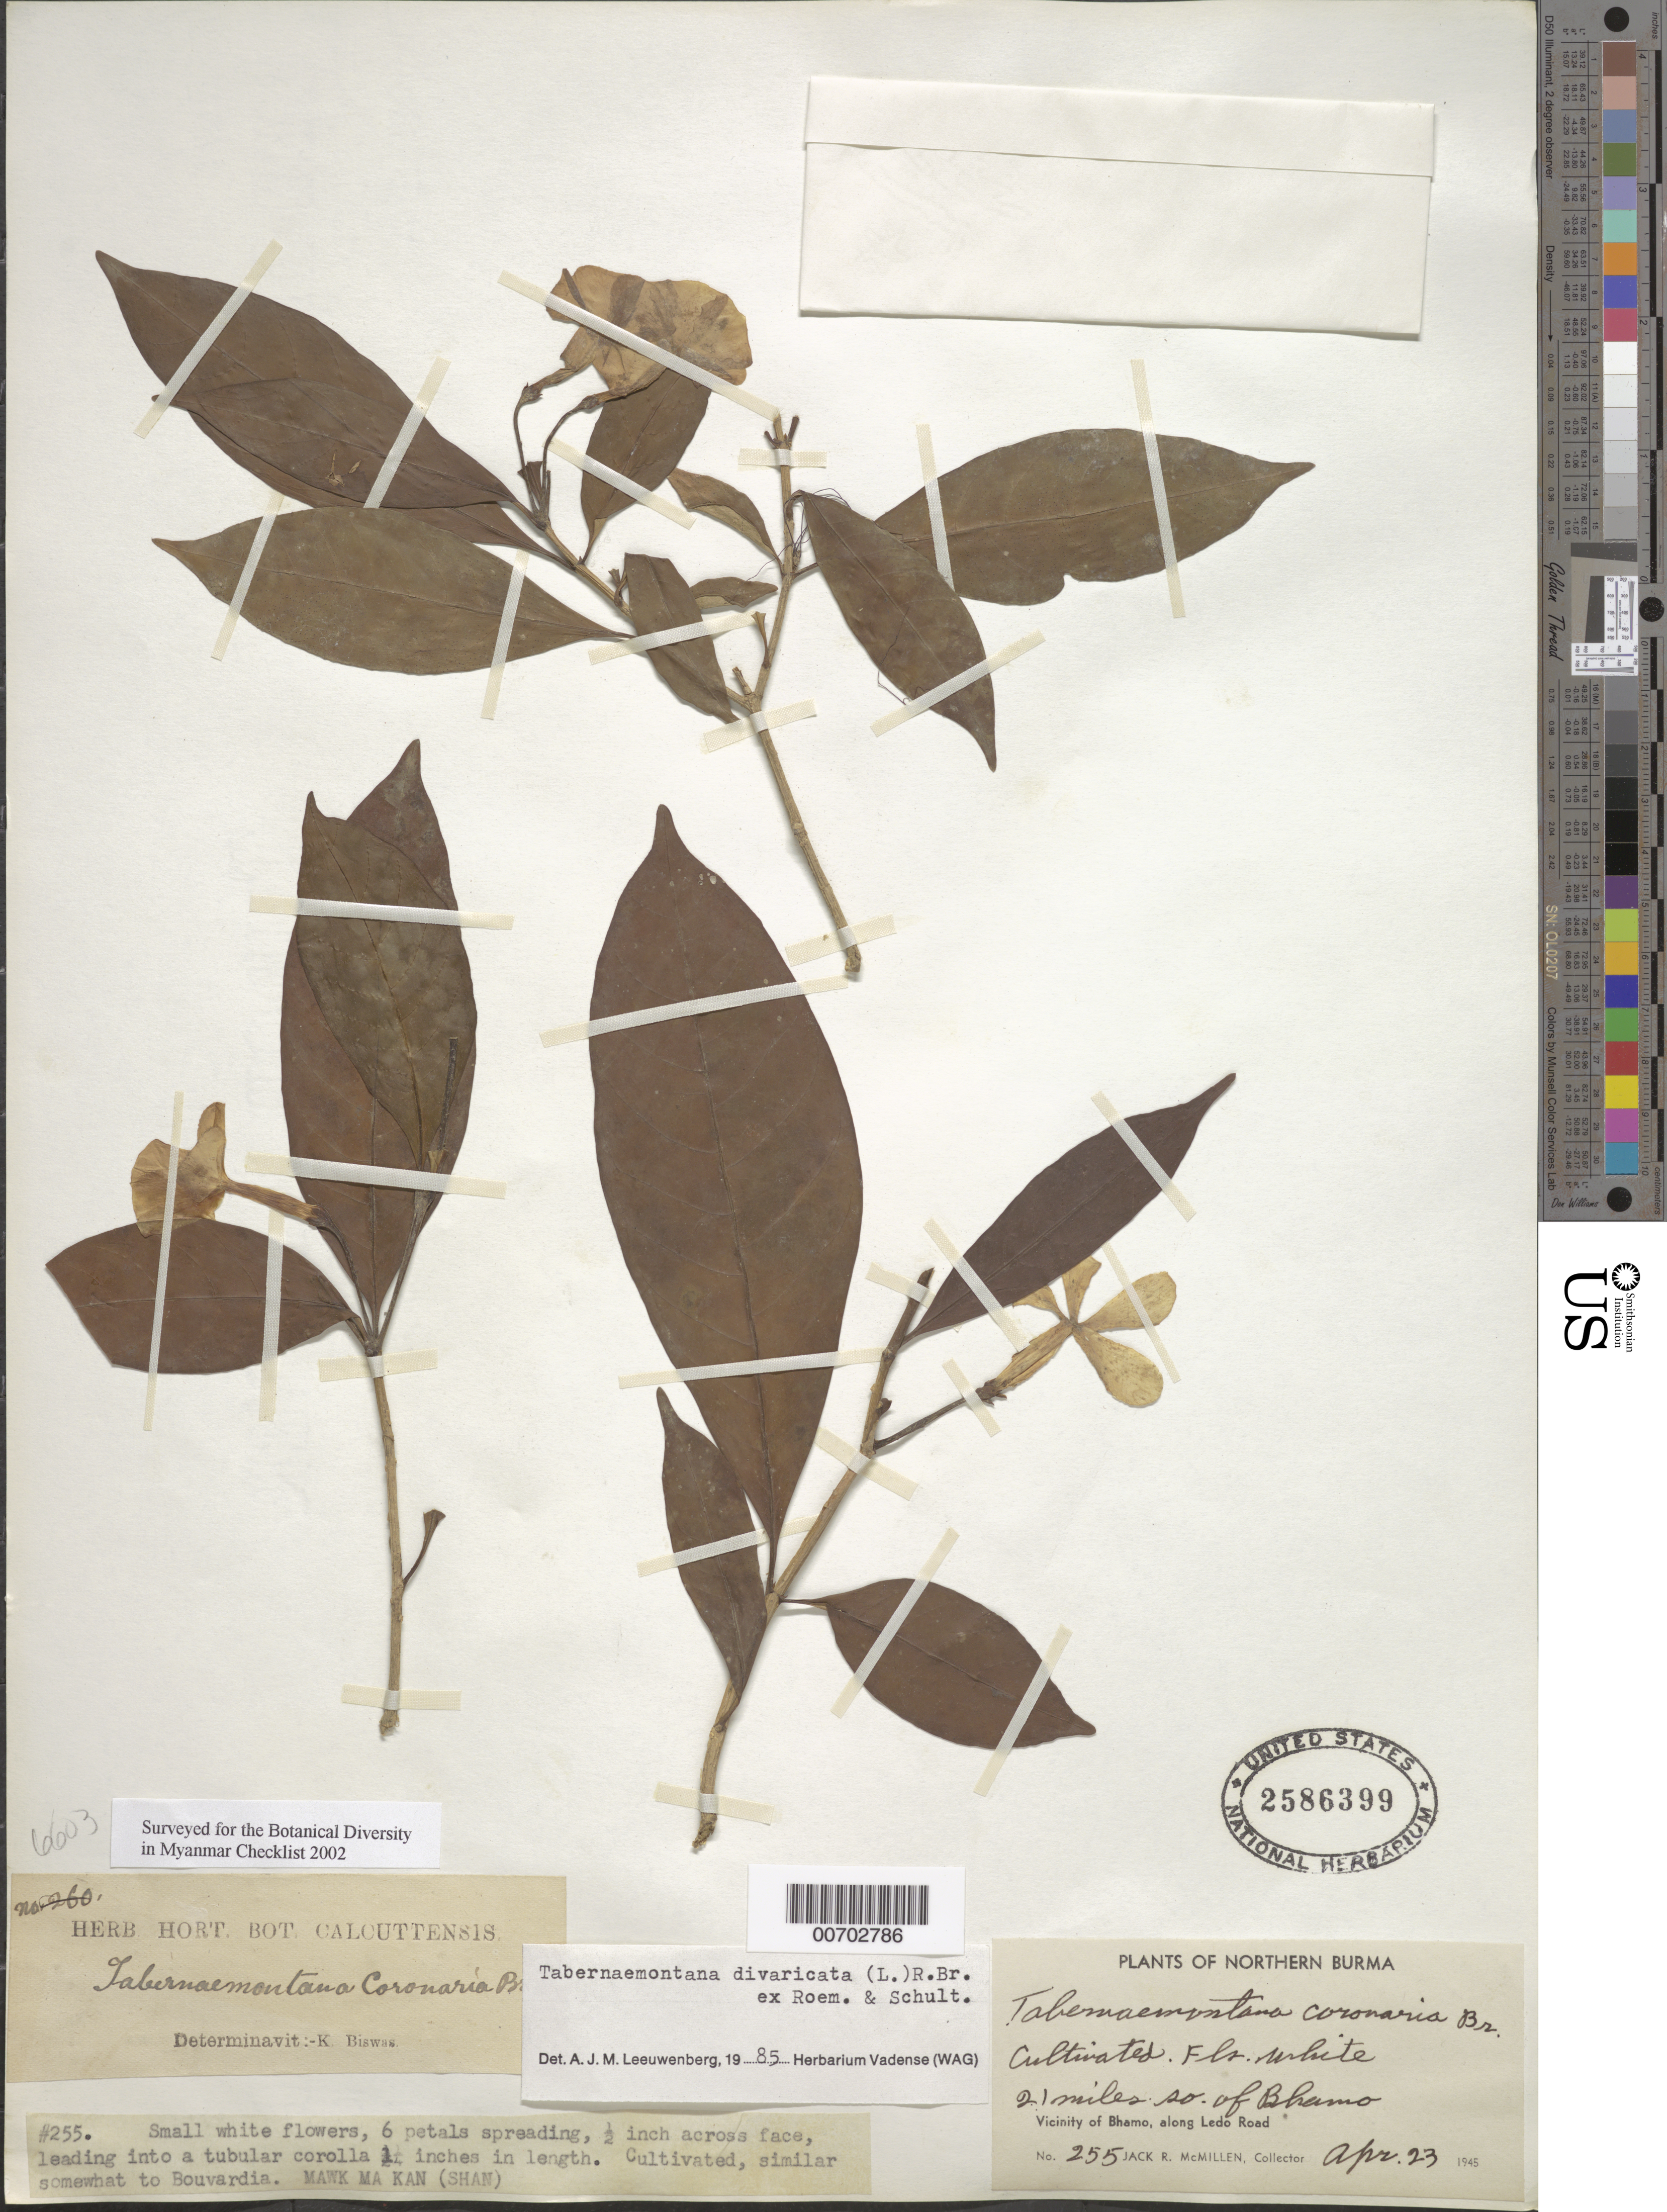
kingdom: Plantae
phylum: Tracheophyta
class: Magnoliopsida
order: Gentianales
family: Apocynaceae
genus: Tabernaemontana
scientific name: Tabernaemontana divaricata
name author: (L.) R. Br. ex Roem. & Schult.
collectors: J. McMillen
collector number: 255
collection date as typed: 23 Apr 1945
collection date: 1945-04-23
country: Myanmar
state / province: Kachin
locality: Bhamo, 21 mi. S of, along Ledo Road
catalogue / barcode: US 2586399